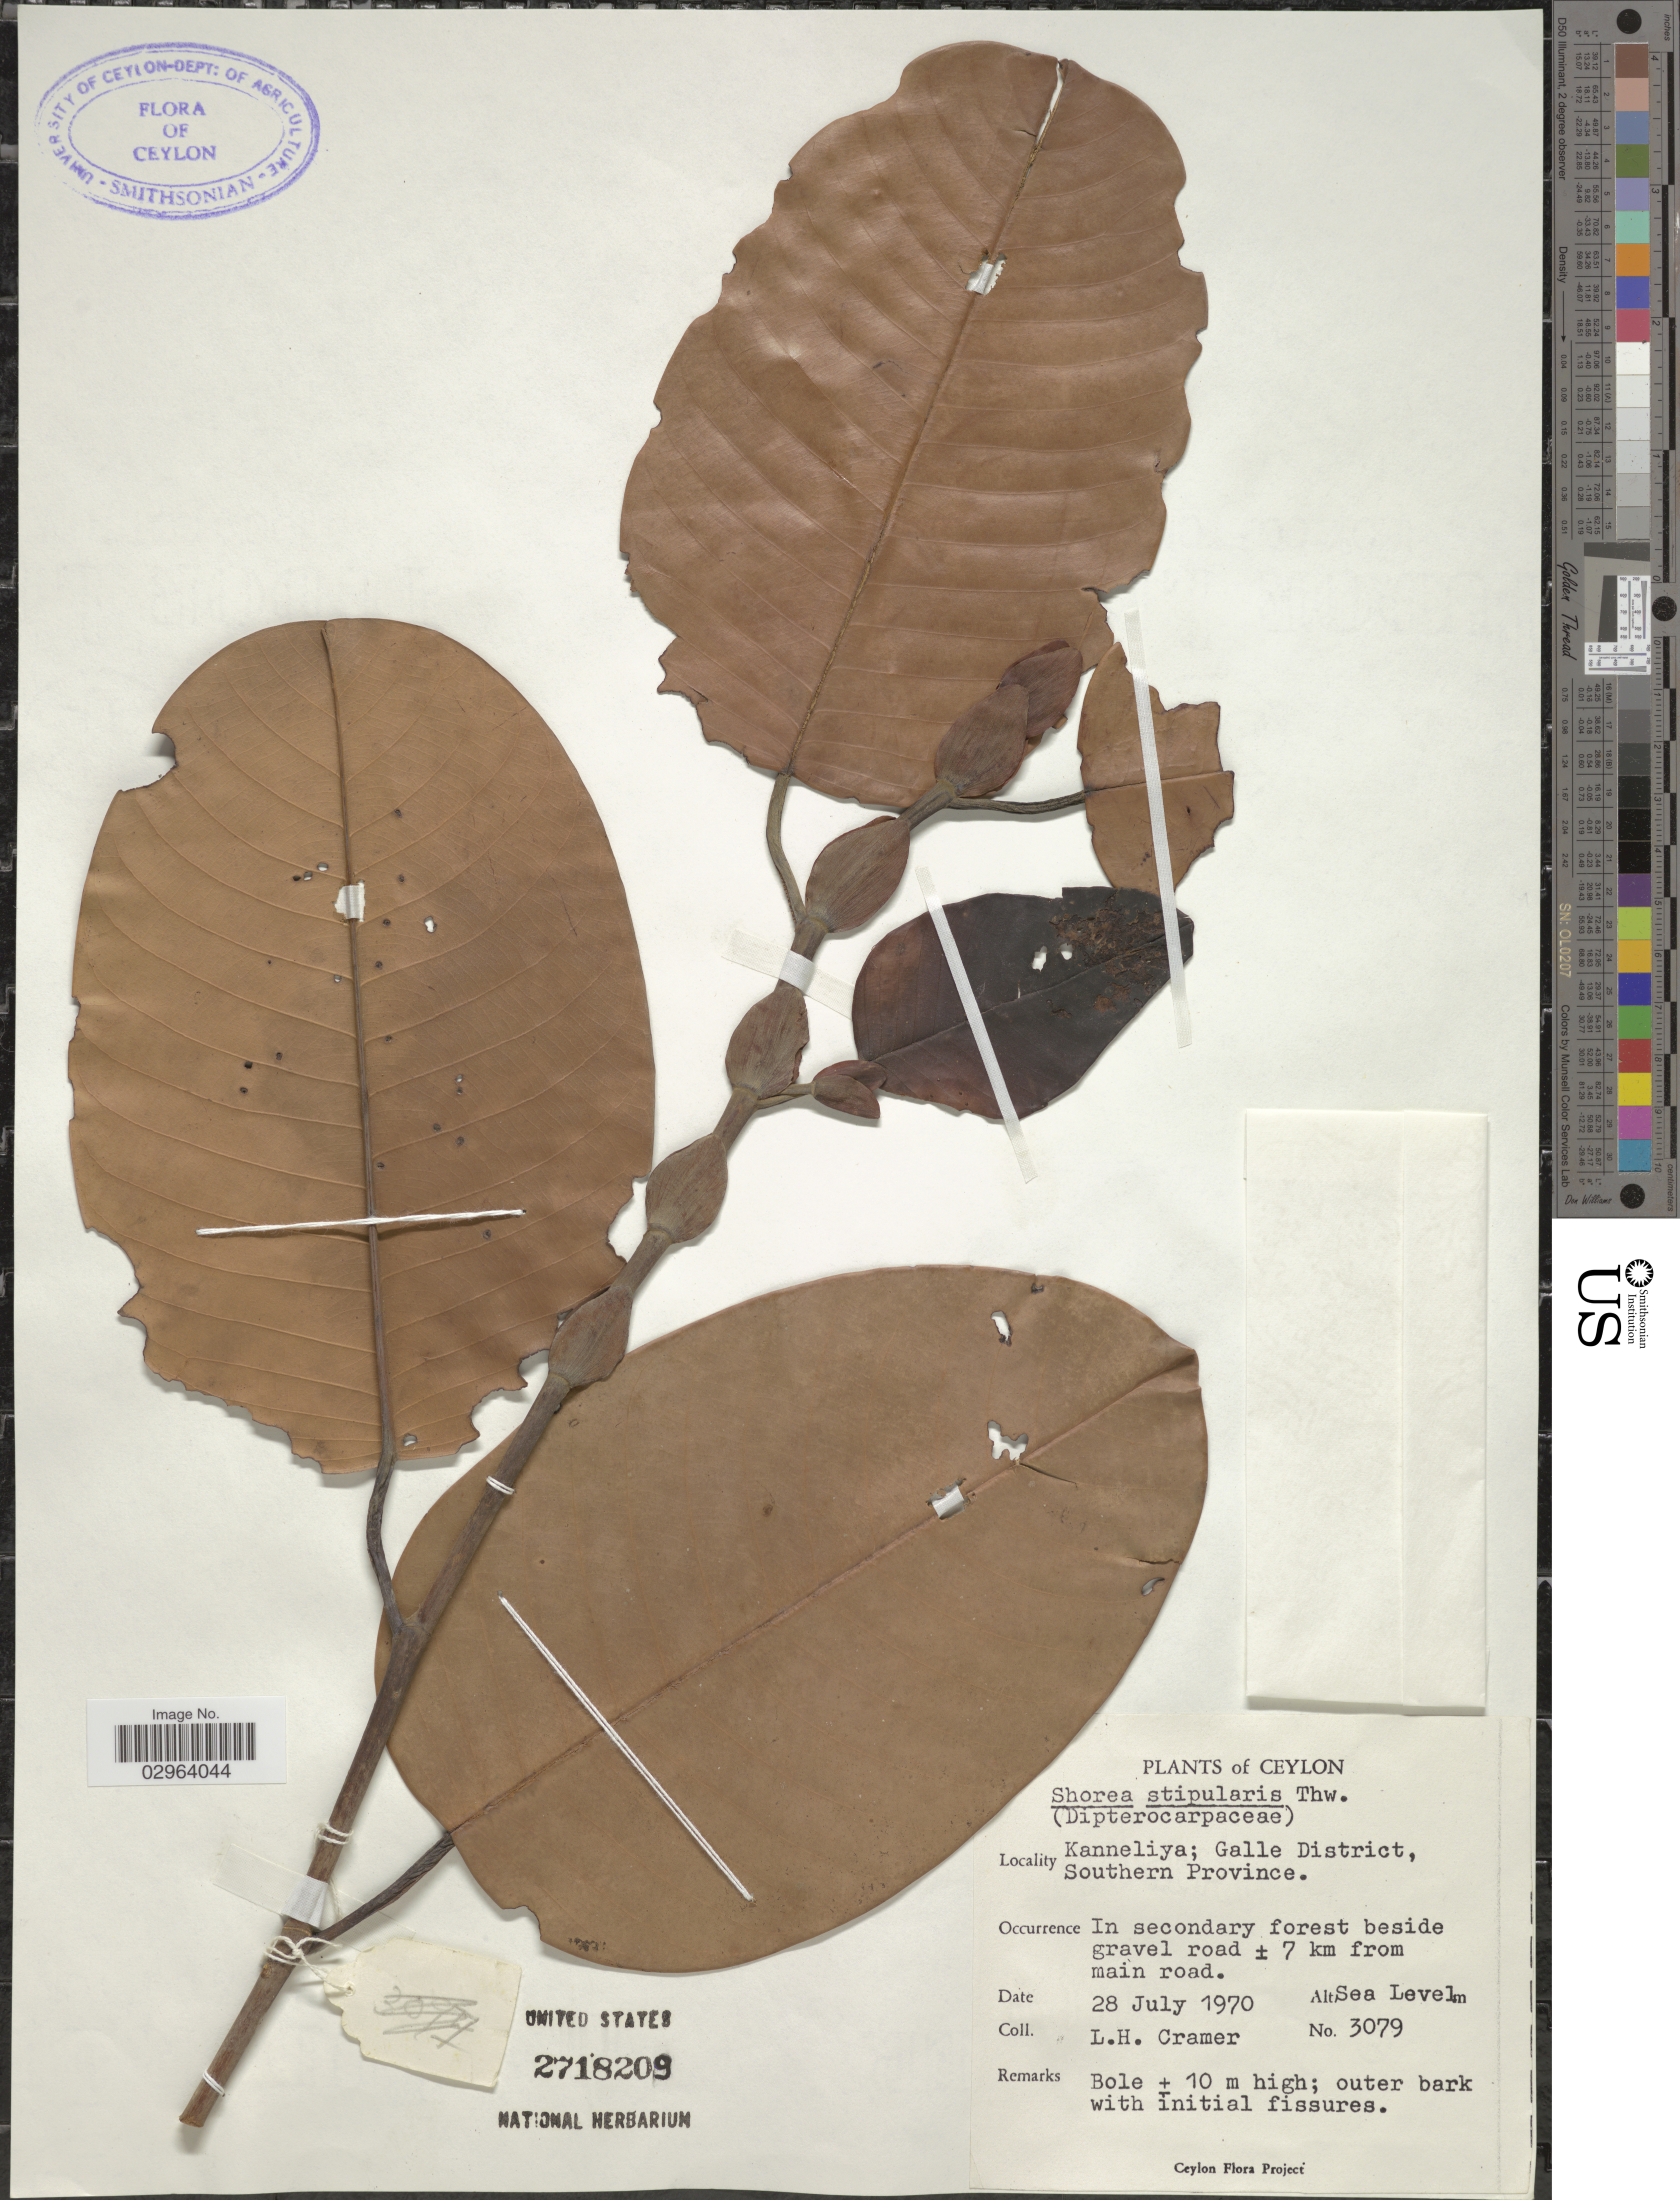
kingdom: Plantae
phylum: Tracheophyta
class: Magnoliopsida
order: Malvales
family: Dipterocarpaceae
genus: Anthoshorea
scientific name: Anthoshorea stipularis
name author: (Thwaites) P.S. Ashton & J. Heck.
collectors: L. H. Cramer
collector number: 3079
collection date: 1970-07-28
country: Sri Lanka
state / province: Southern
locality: Ceylon. Kanneliya; Galle District. In secondary forest beside gravel road ± 7 km from main road.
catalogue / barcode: US 2718209